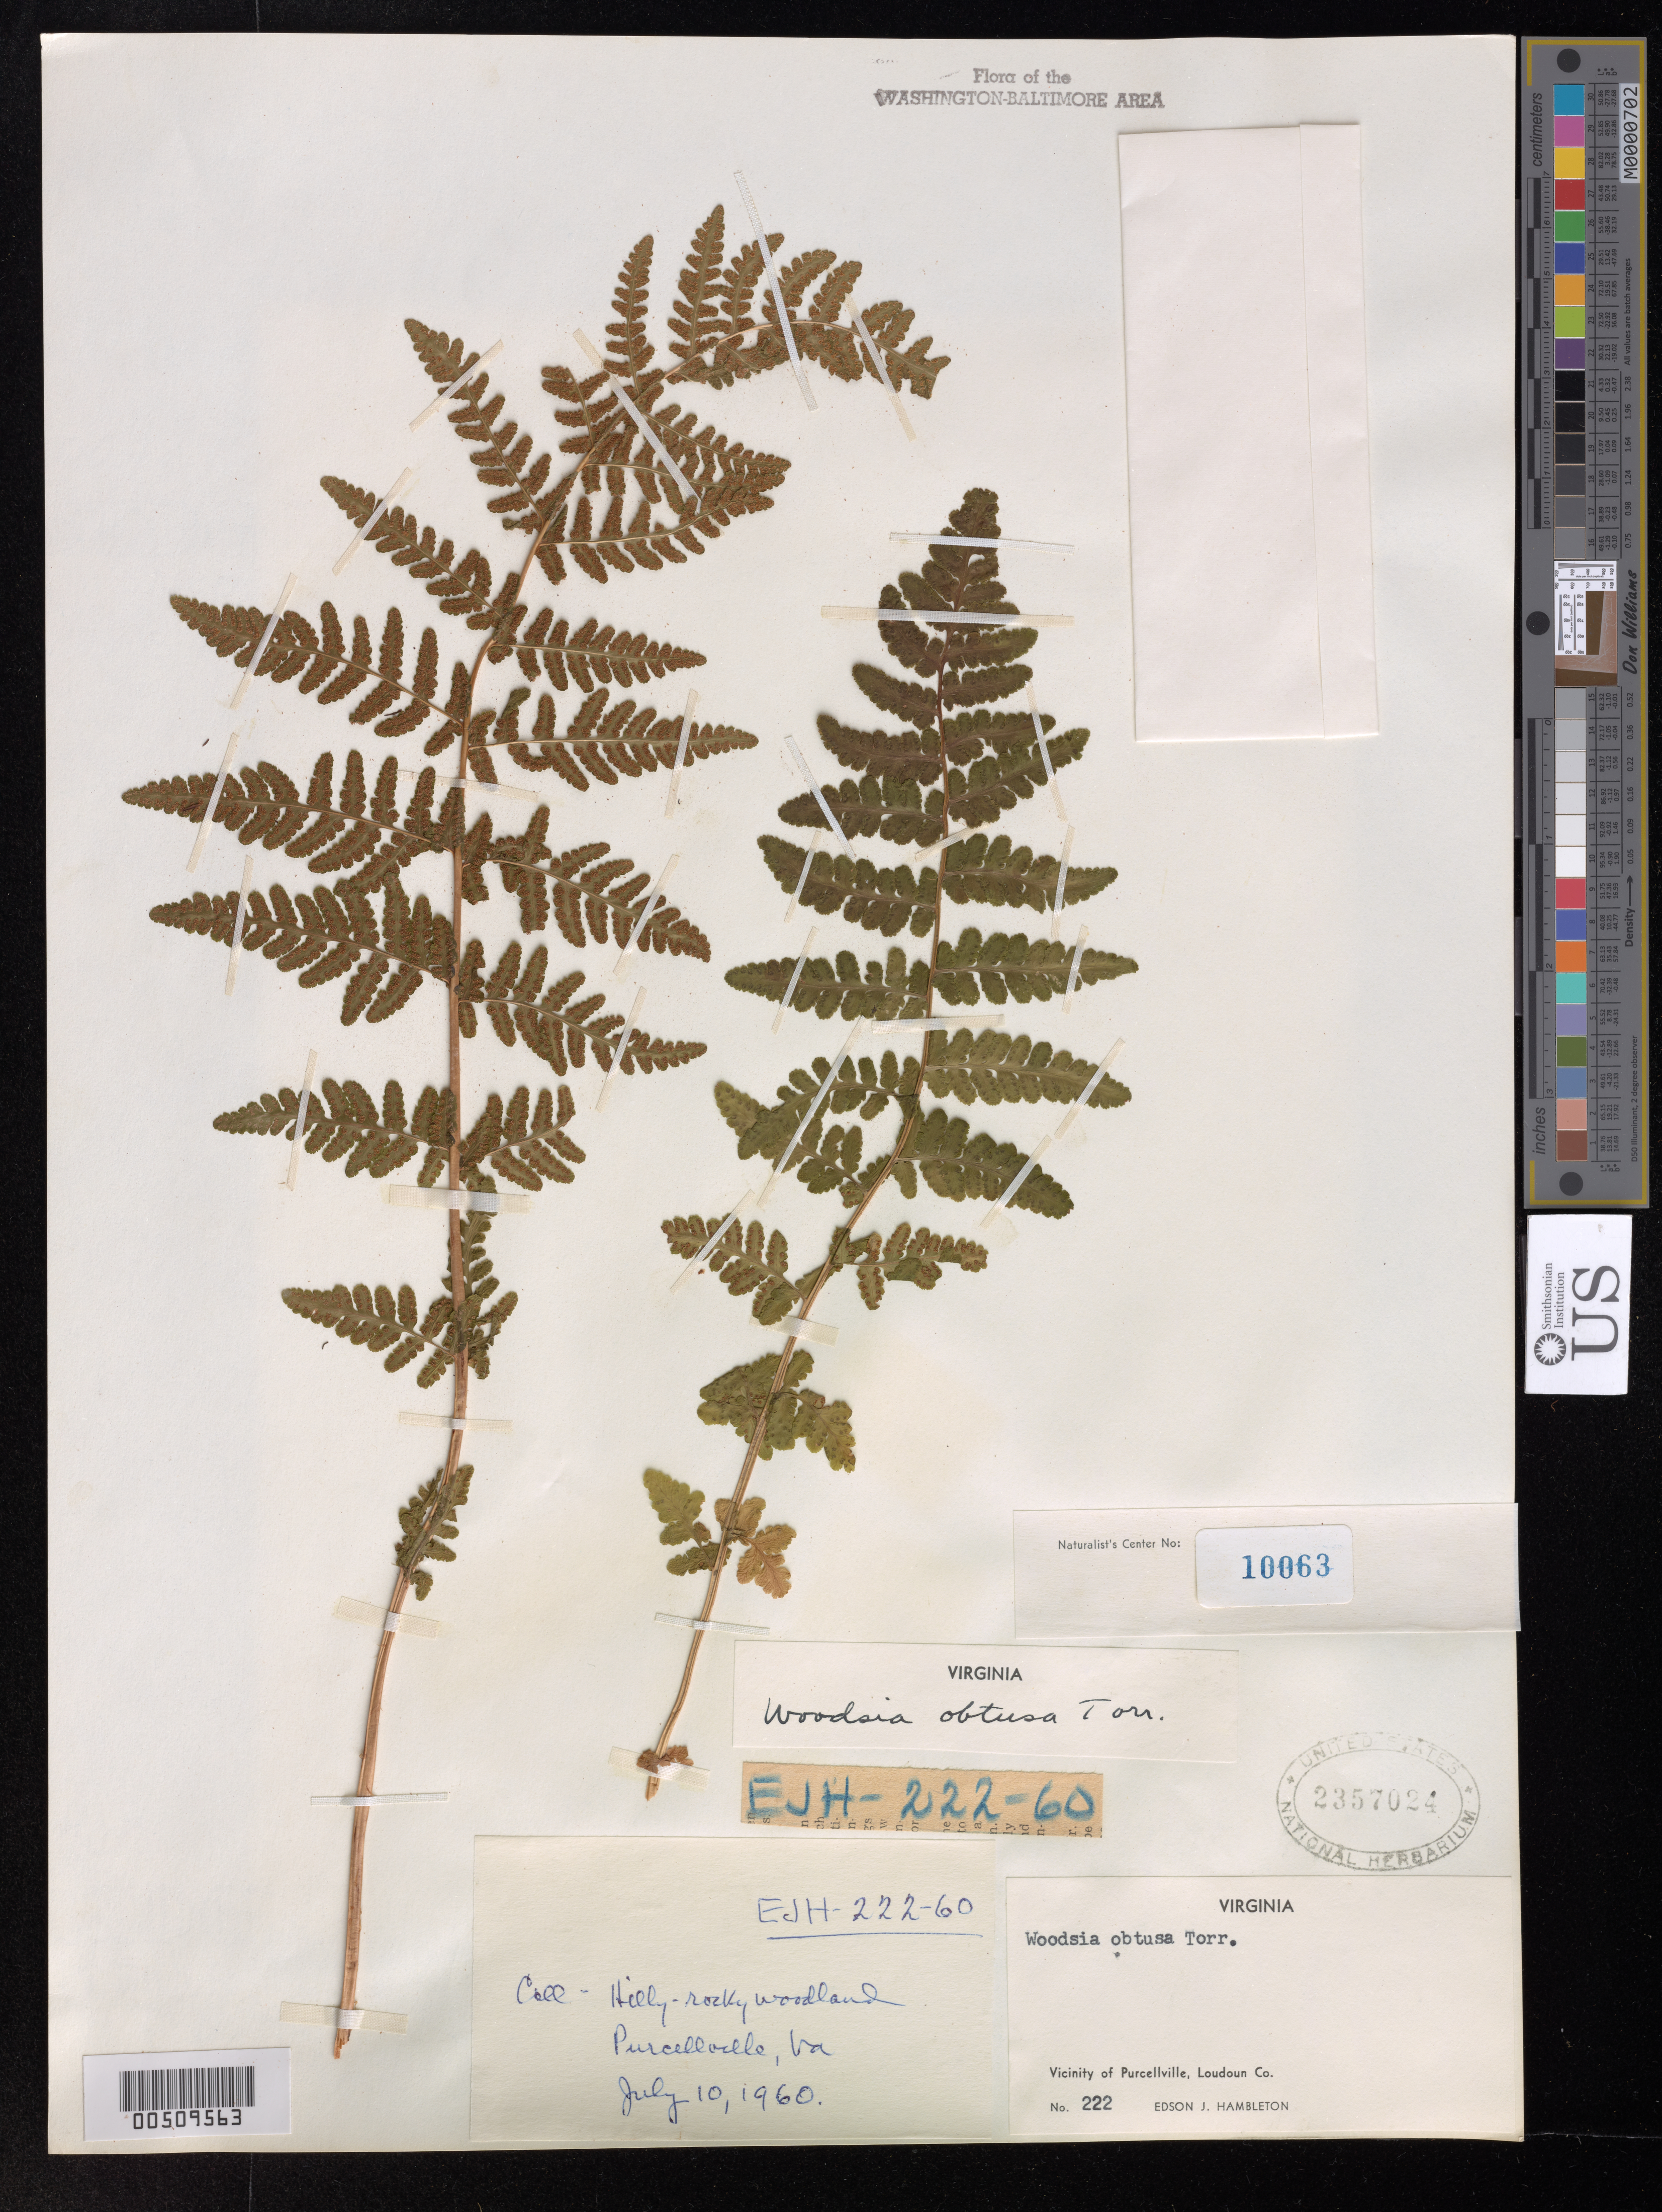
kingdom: Plantae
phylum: Tracheophyta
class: Polypodiopsida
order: Polypodiales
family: Woodsiaceae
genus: Woodsia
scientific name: Woodsia obtusa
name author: (Spreng.) Torr.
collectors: E. Hambleton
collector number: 222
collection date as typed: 10 Jul 1960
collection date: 1960-07-10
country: United States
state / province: Virginia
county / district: Loudoun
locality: Purcellville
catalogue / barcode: US 2357024